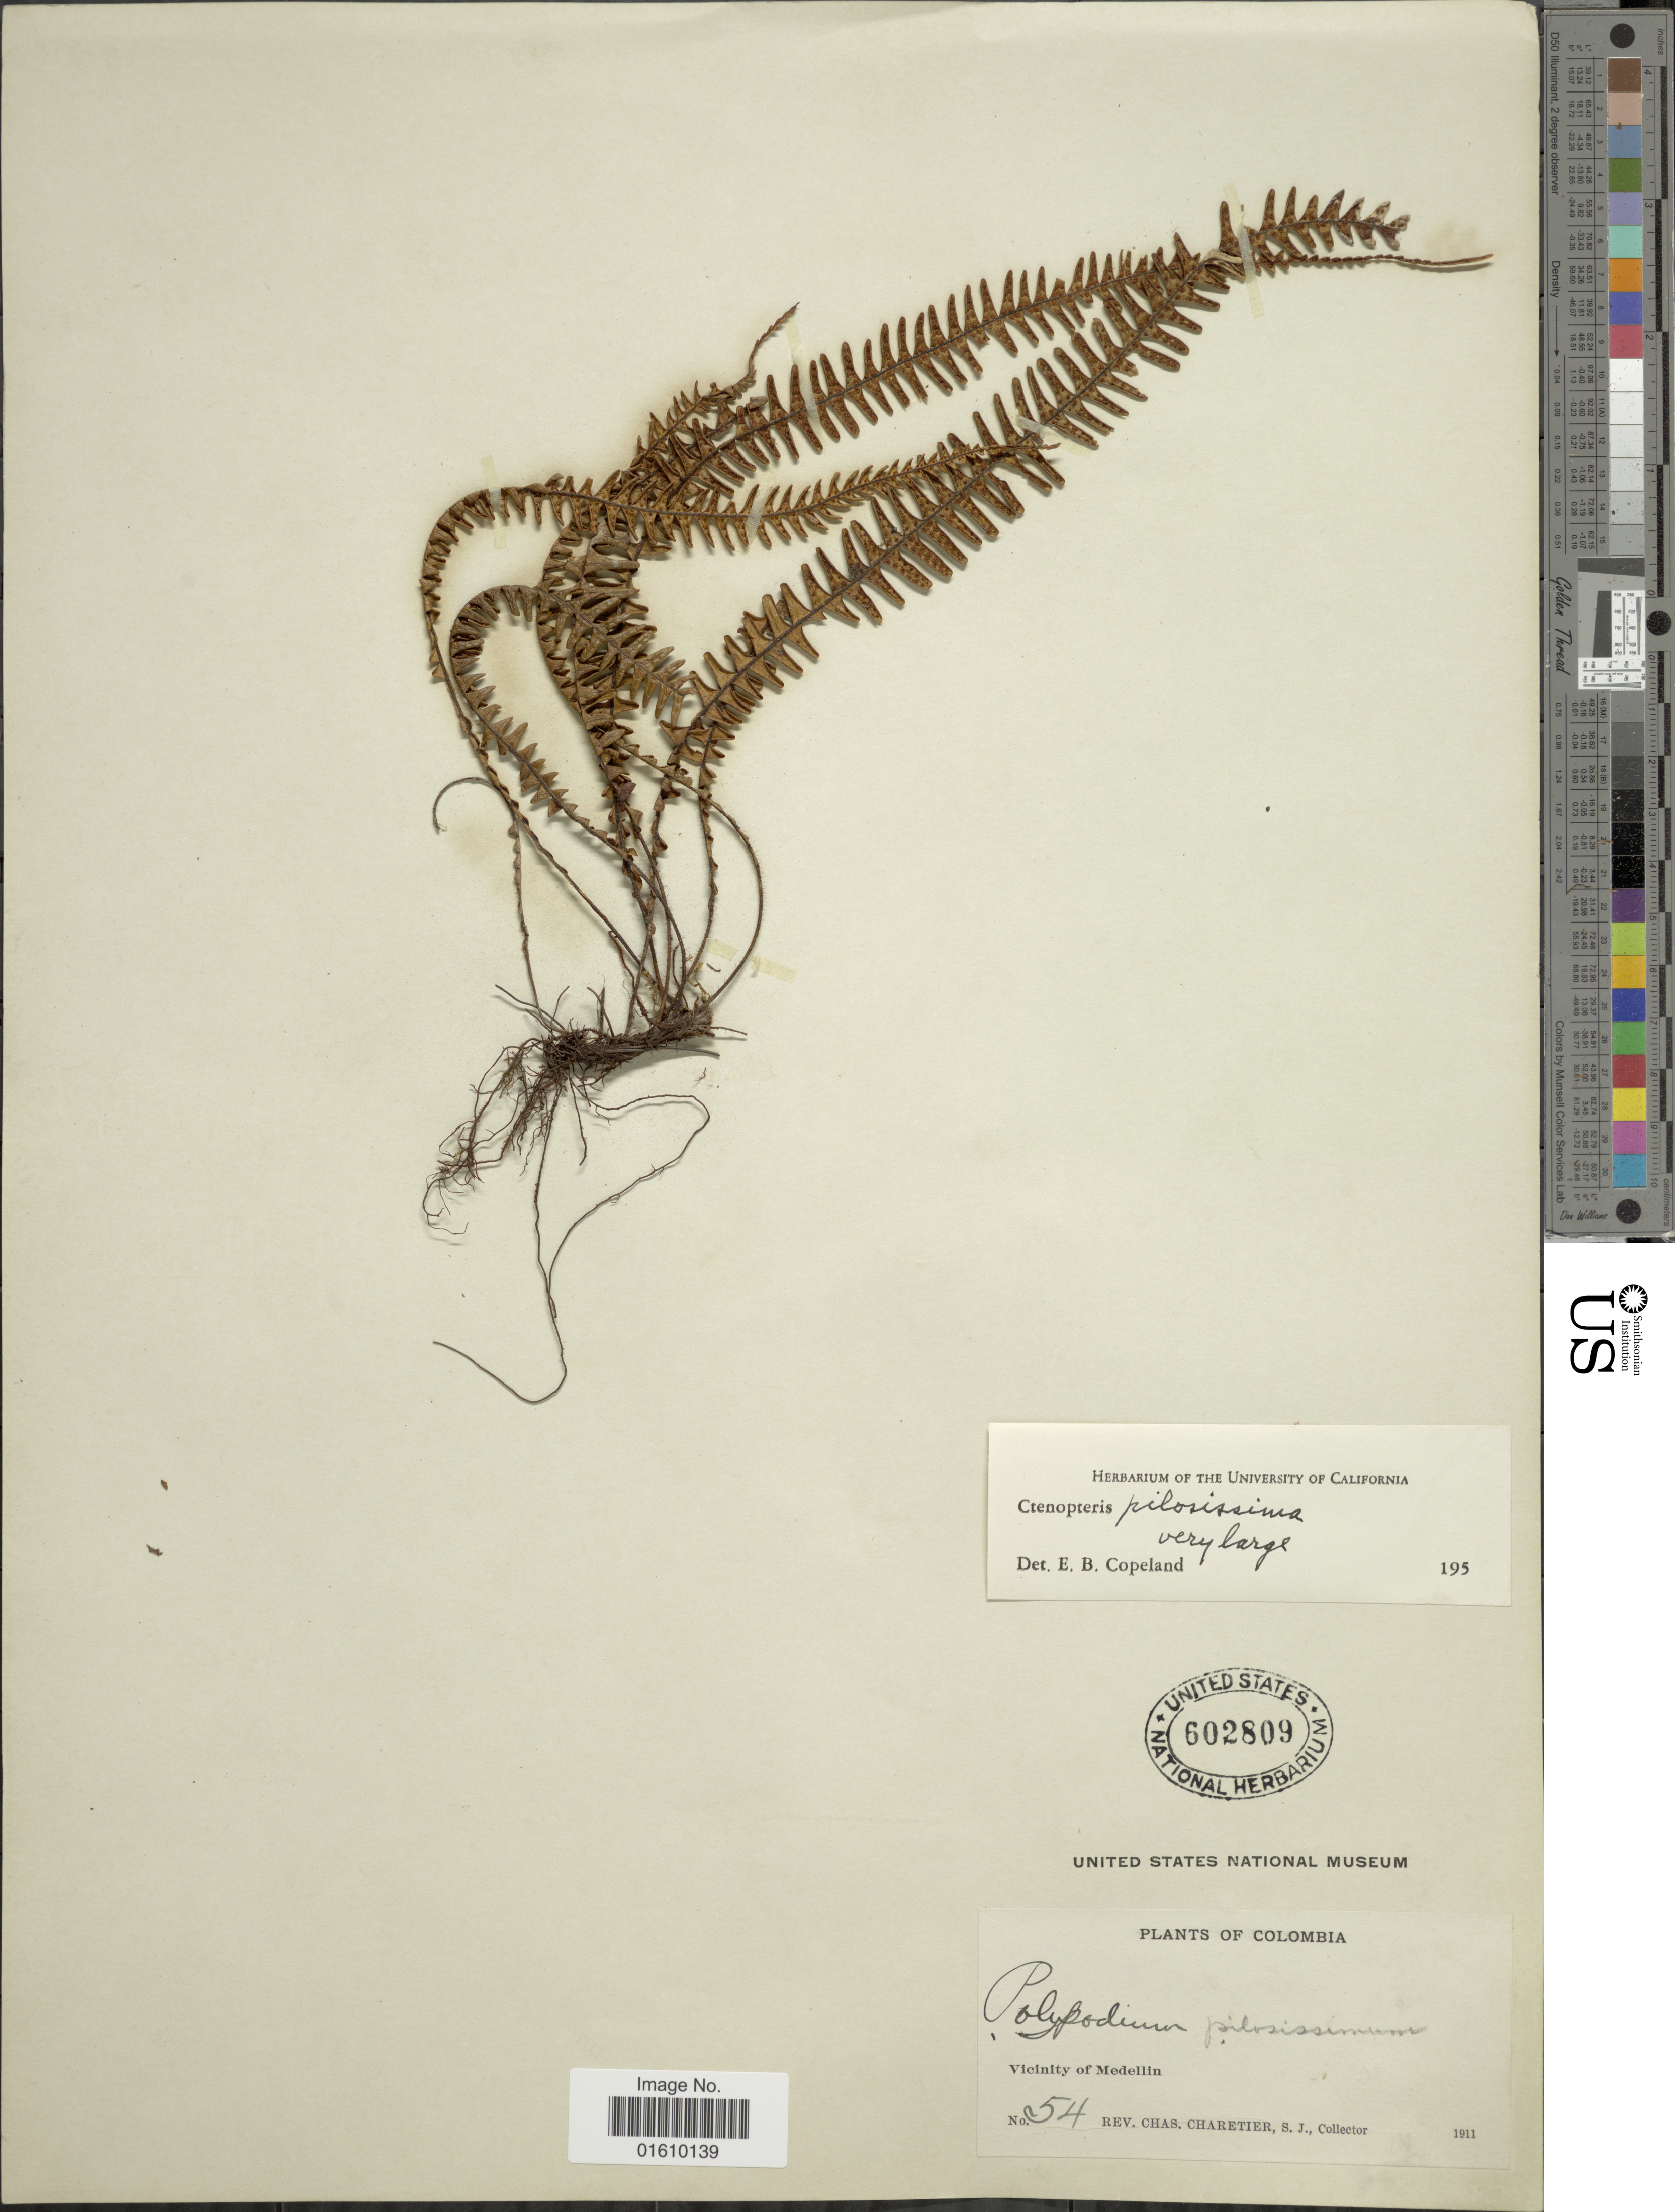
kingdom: Plantae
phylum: Tracheophyta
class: Polypodiopsida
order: Polypodiales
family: Polypodiaceae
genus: Melpomene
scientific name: Melpomene xiphopteroides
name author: (Liebm.) A.R. Sm. & R.C. Moran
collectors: C. Charetier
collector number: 54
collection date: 1911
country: Colombia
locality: Vicinity of Medellin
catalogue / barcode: US 602809